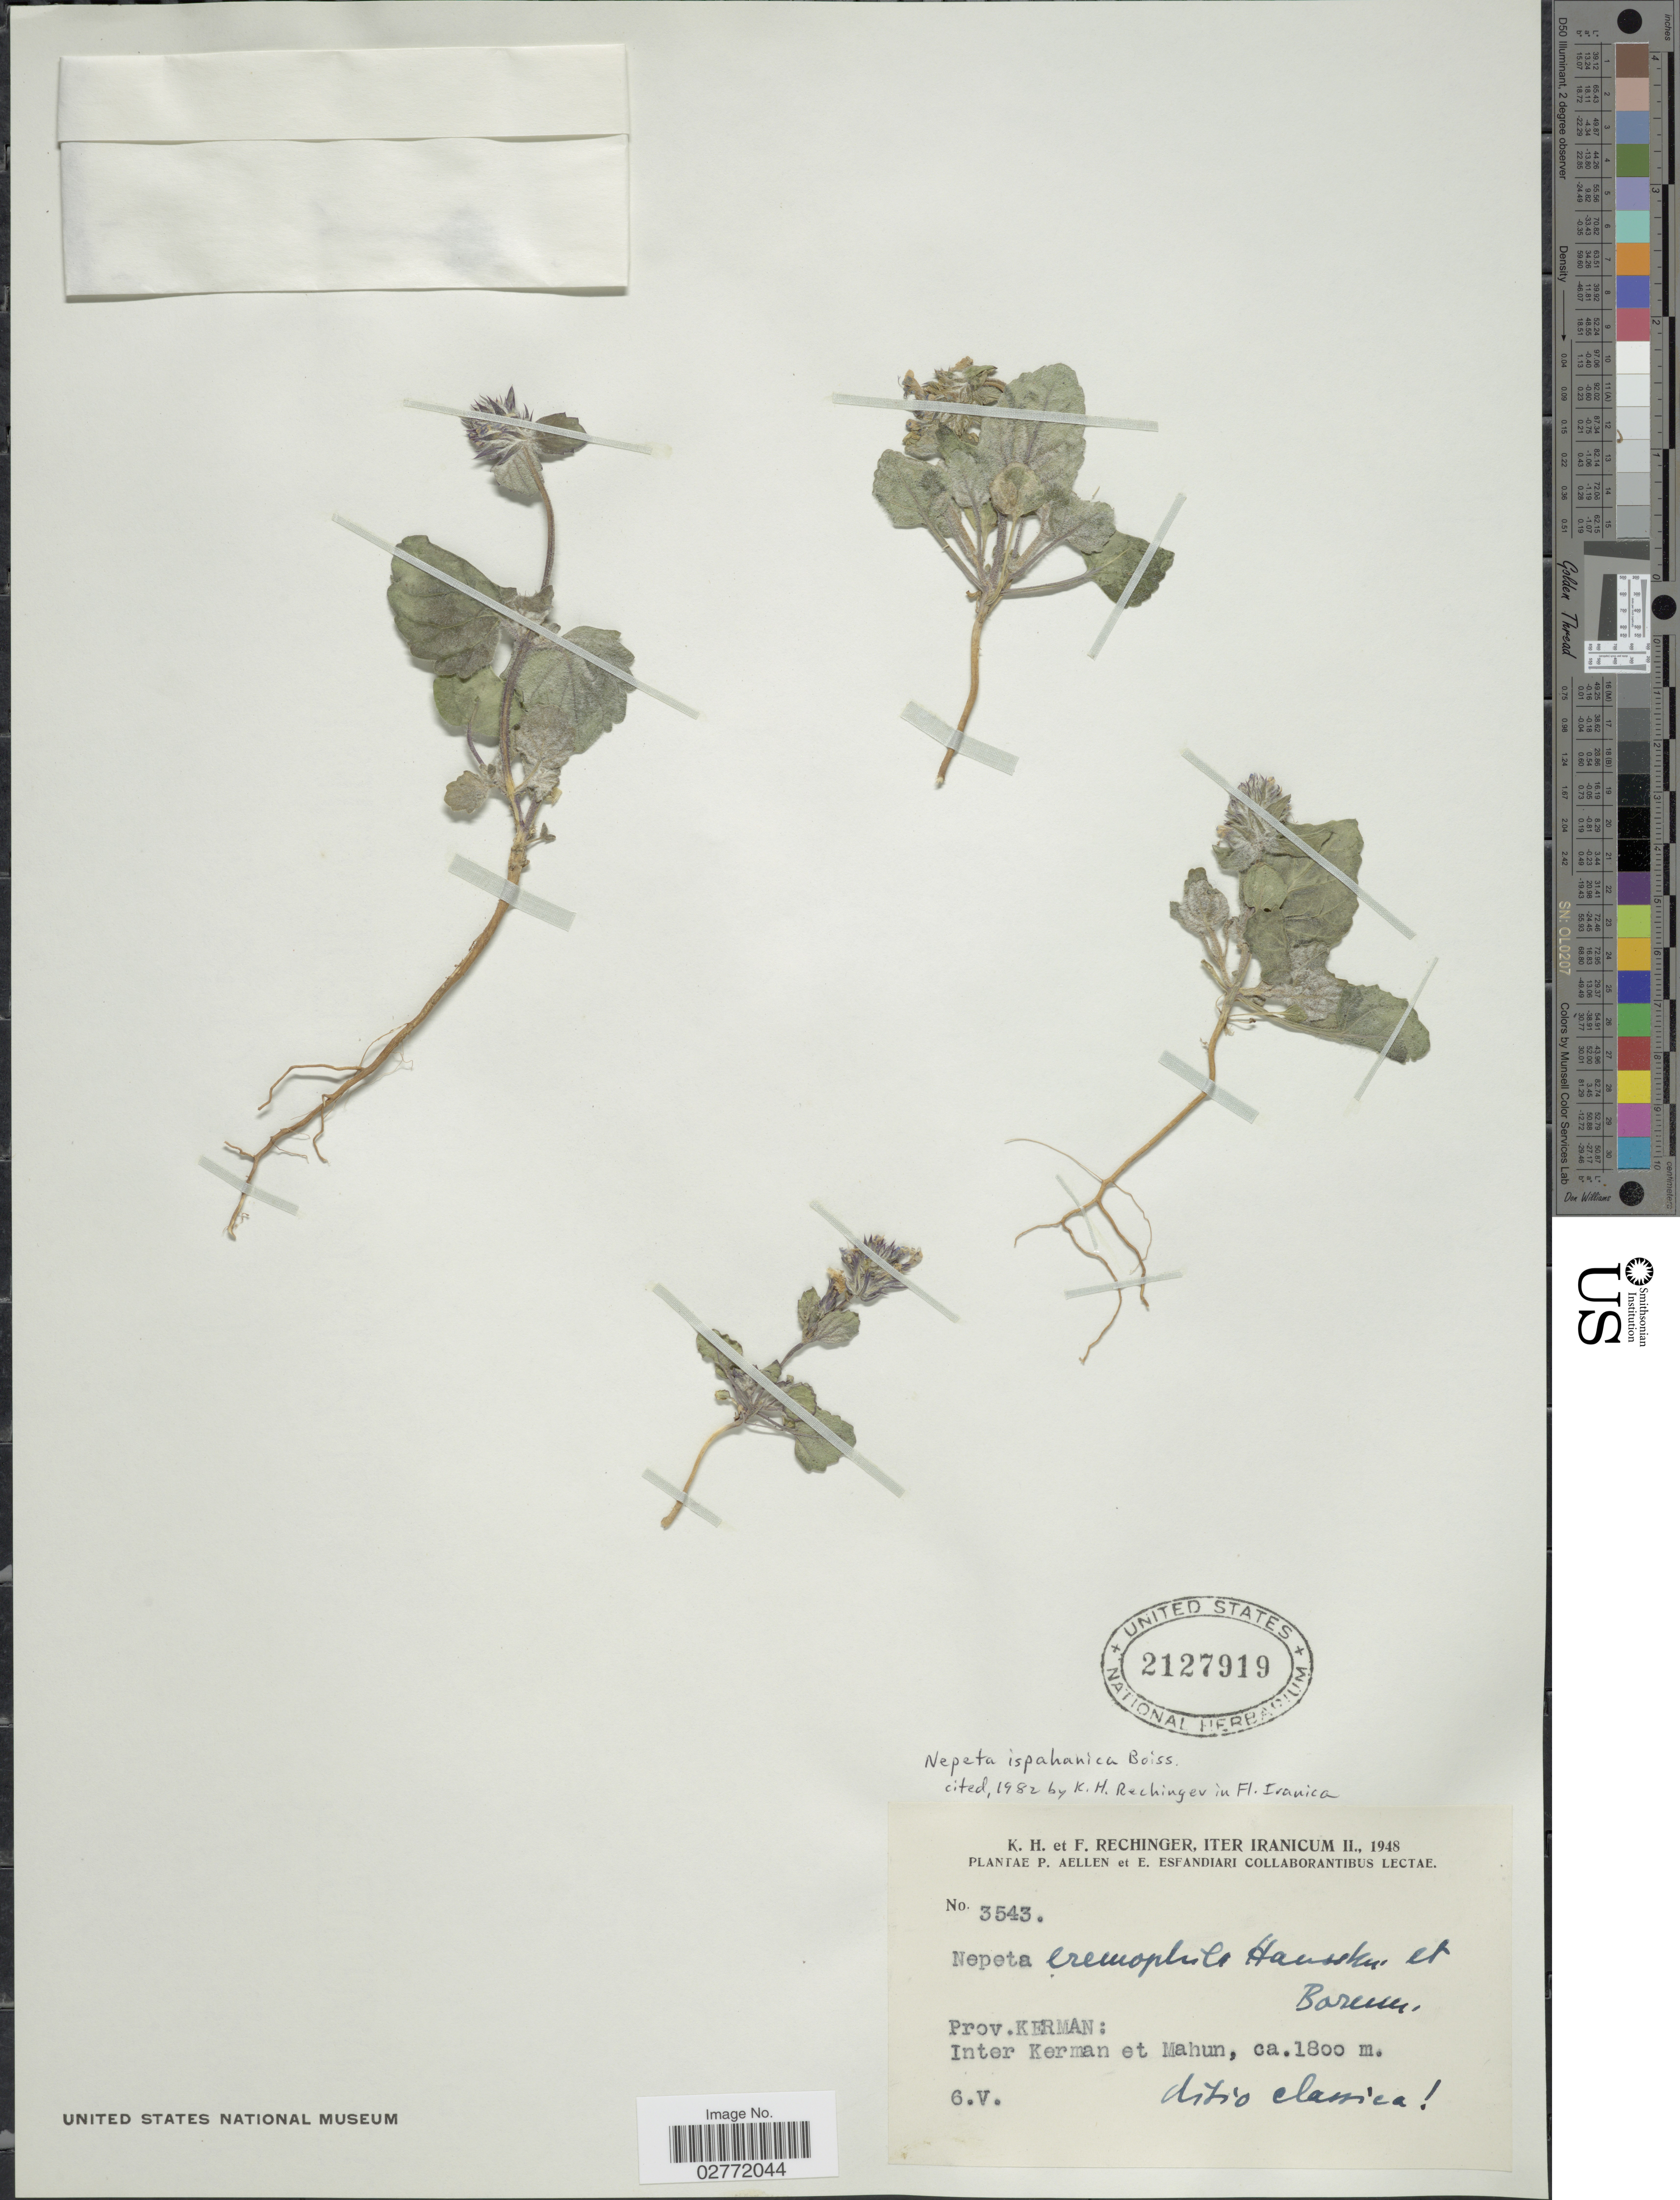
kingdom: Plantae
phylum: Tracheophyta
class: Magnoliopsida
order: Lamiales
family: Lamiaceae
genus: Nepeta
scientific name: Nepeta ispahanica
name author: Boiss.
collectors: K. H. Rechinger, F. Rechinger, P. Aellen & E. Esfandiari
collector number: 3543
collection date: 1948-05-06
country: Iran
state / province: Kerman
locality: Inter Kerman et Mahun.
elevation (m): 1800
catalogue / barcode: US 2127919